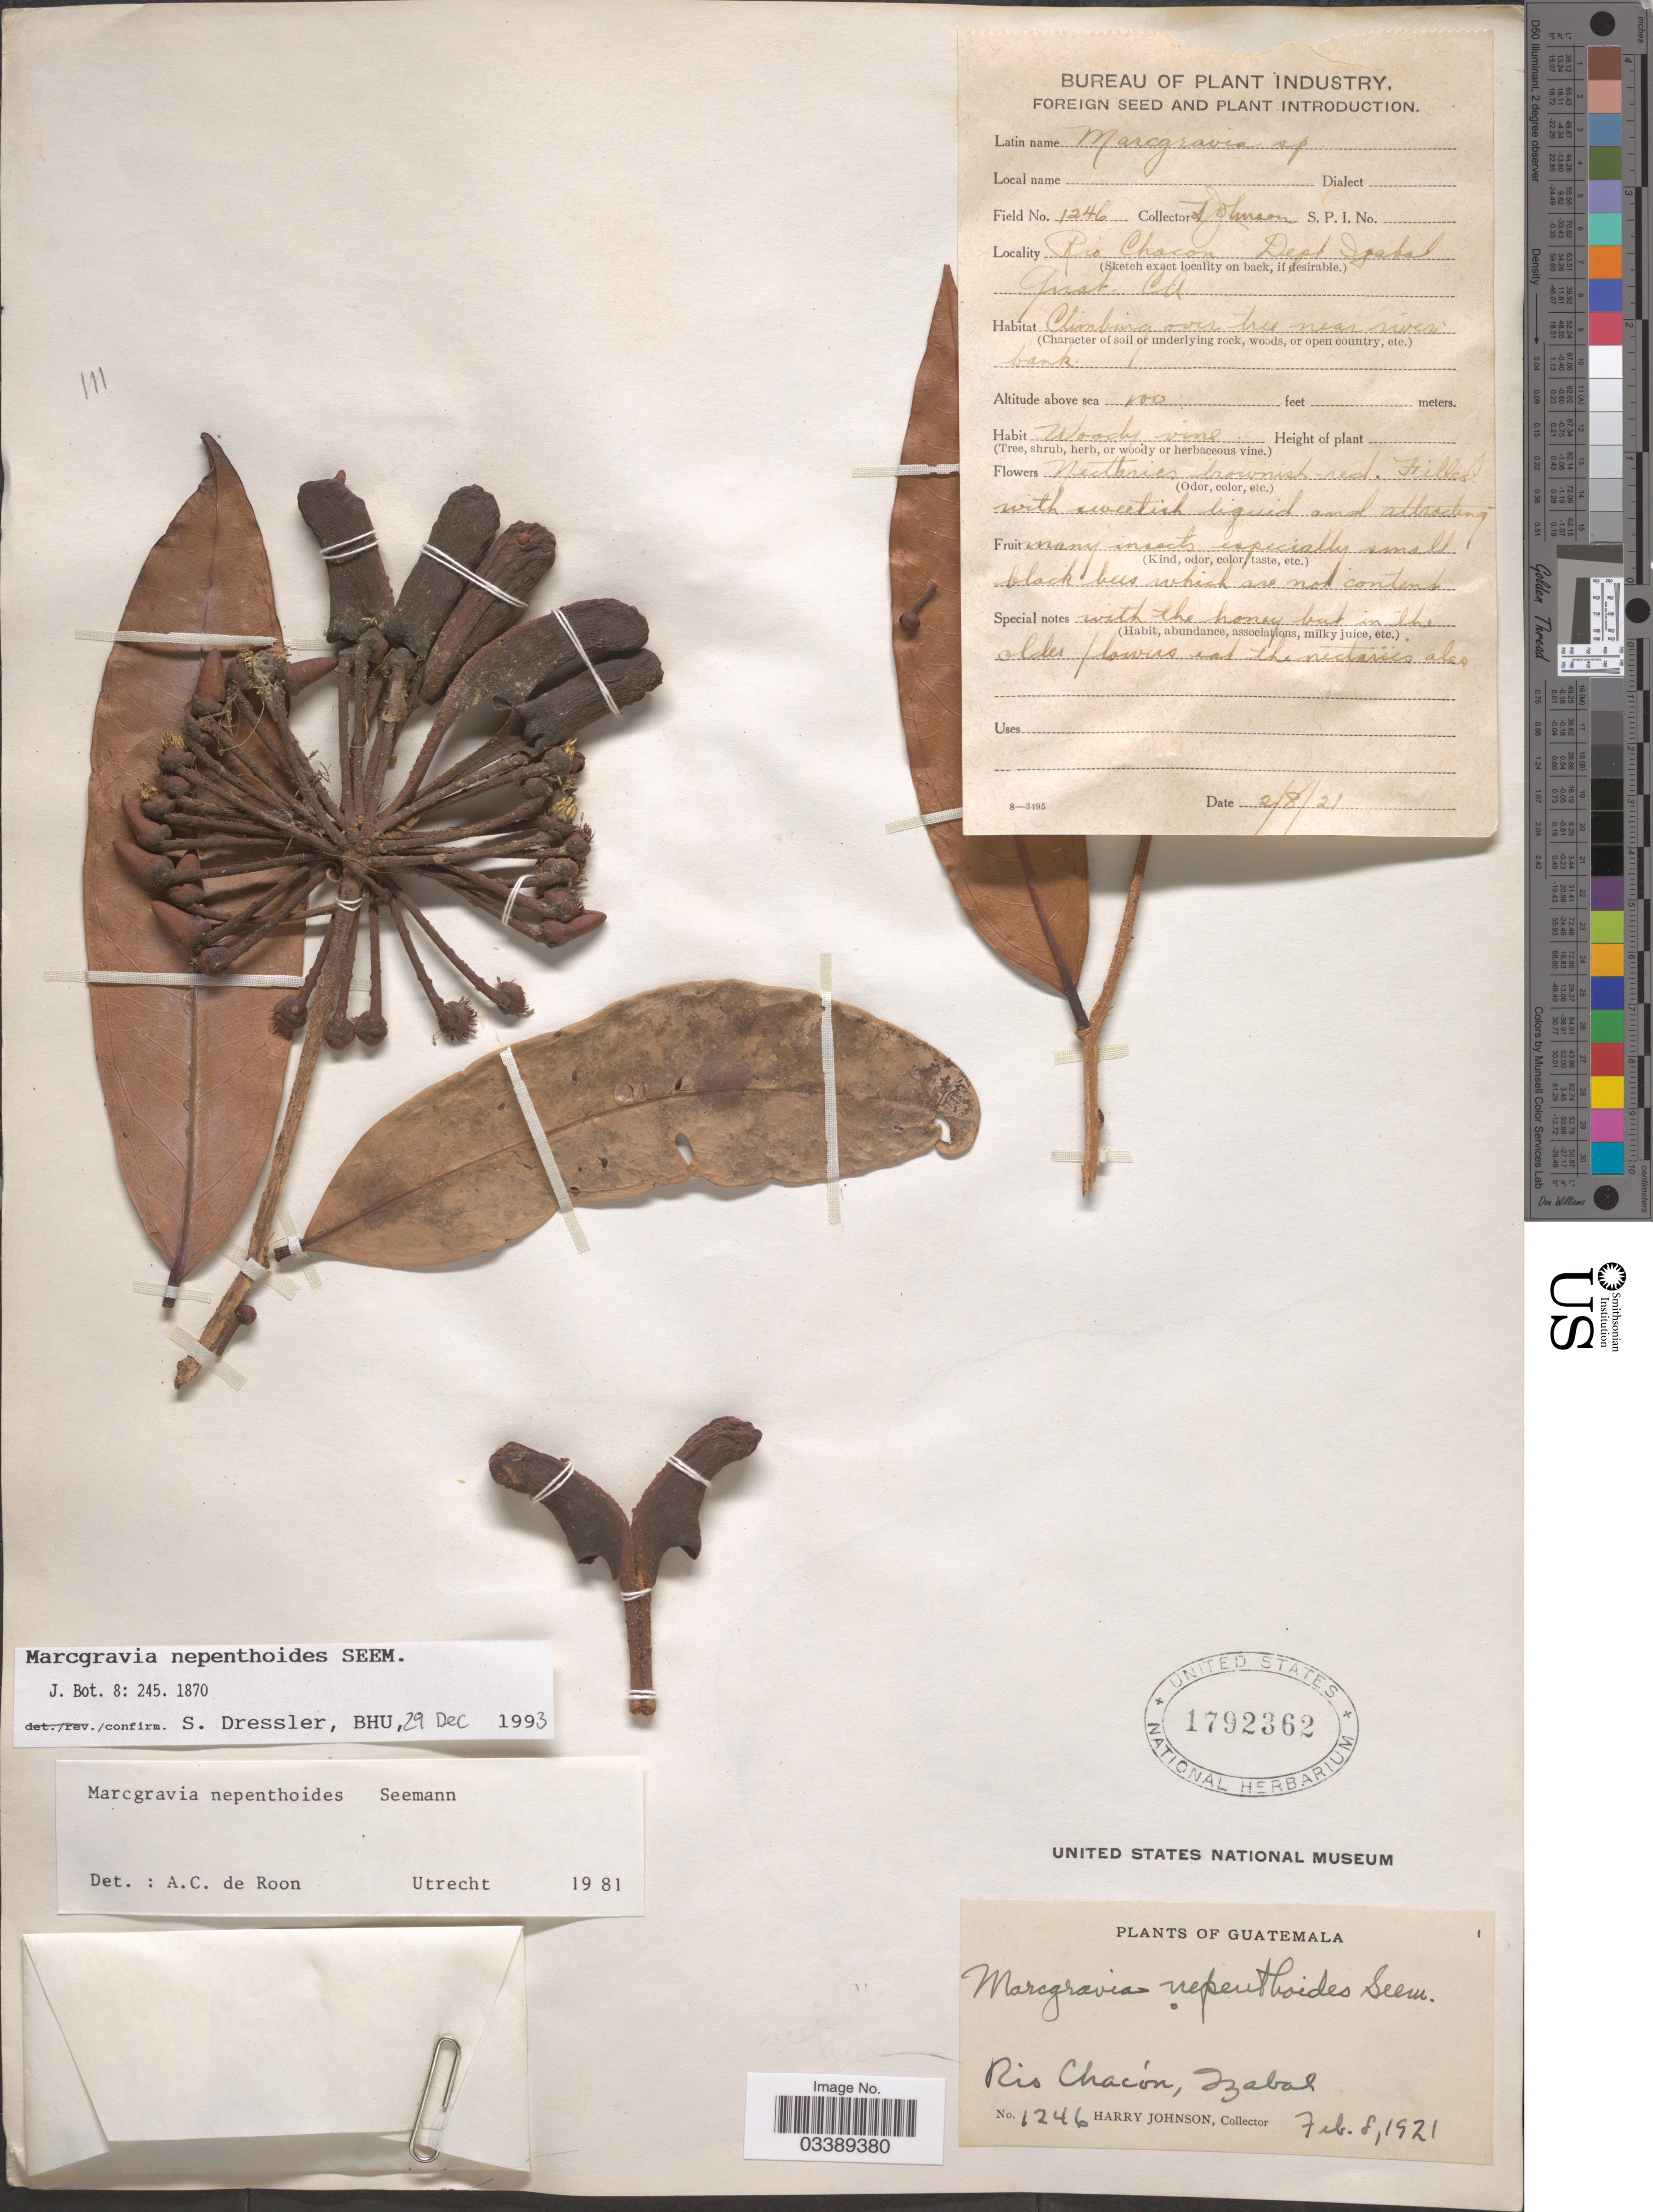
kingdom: Plantae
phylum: Tracheophyta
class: Magnoliopsida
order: Ericales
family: Marcgraviaceae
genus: Marcgravia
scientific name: Marcgravia nepenthoides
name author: Seem.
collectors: H. Johnson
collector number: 1246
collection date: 1921-02-08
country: Guatemala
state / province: Izabal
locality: Rio Chacón. Dept. Izabal.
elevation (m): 30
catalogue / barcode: US 1792362